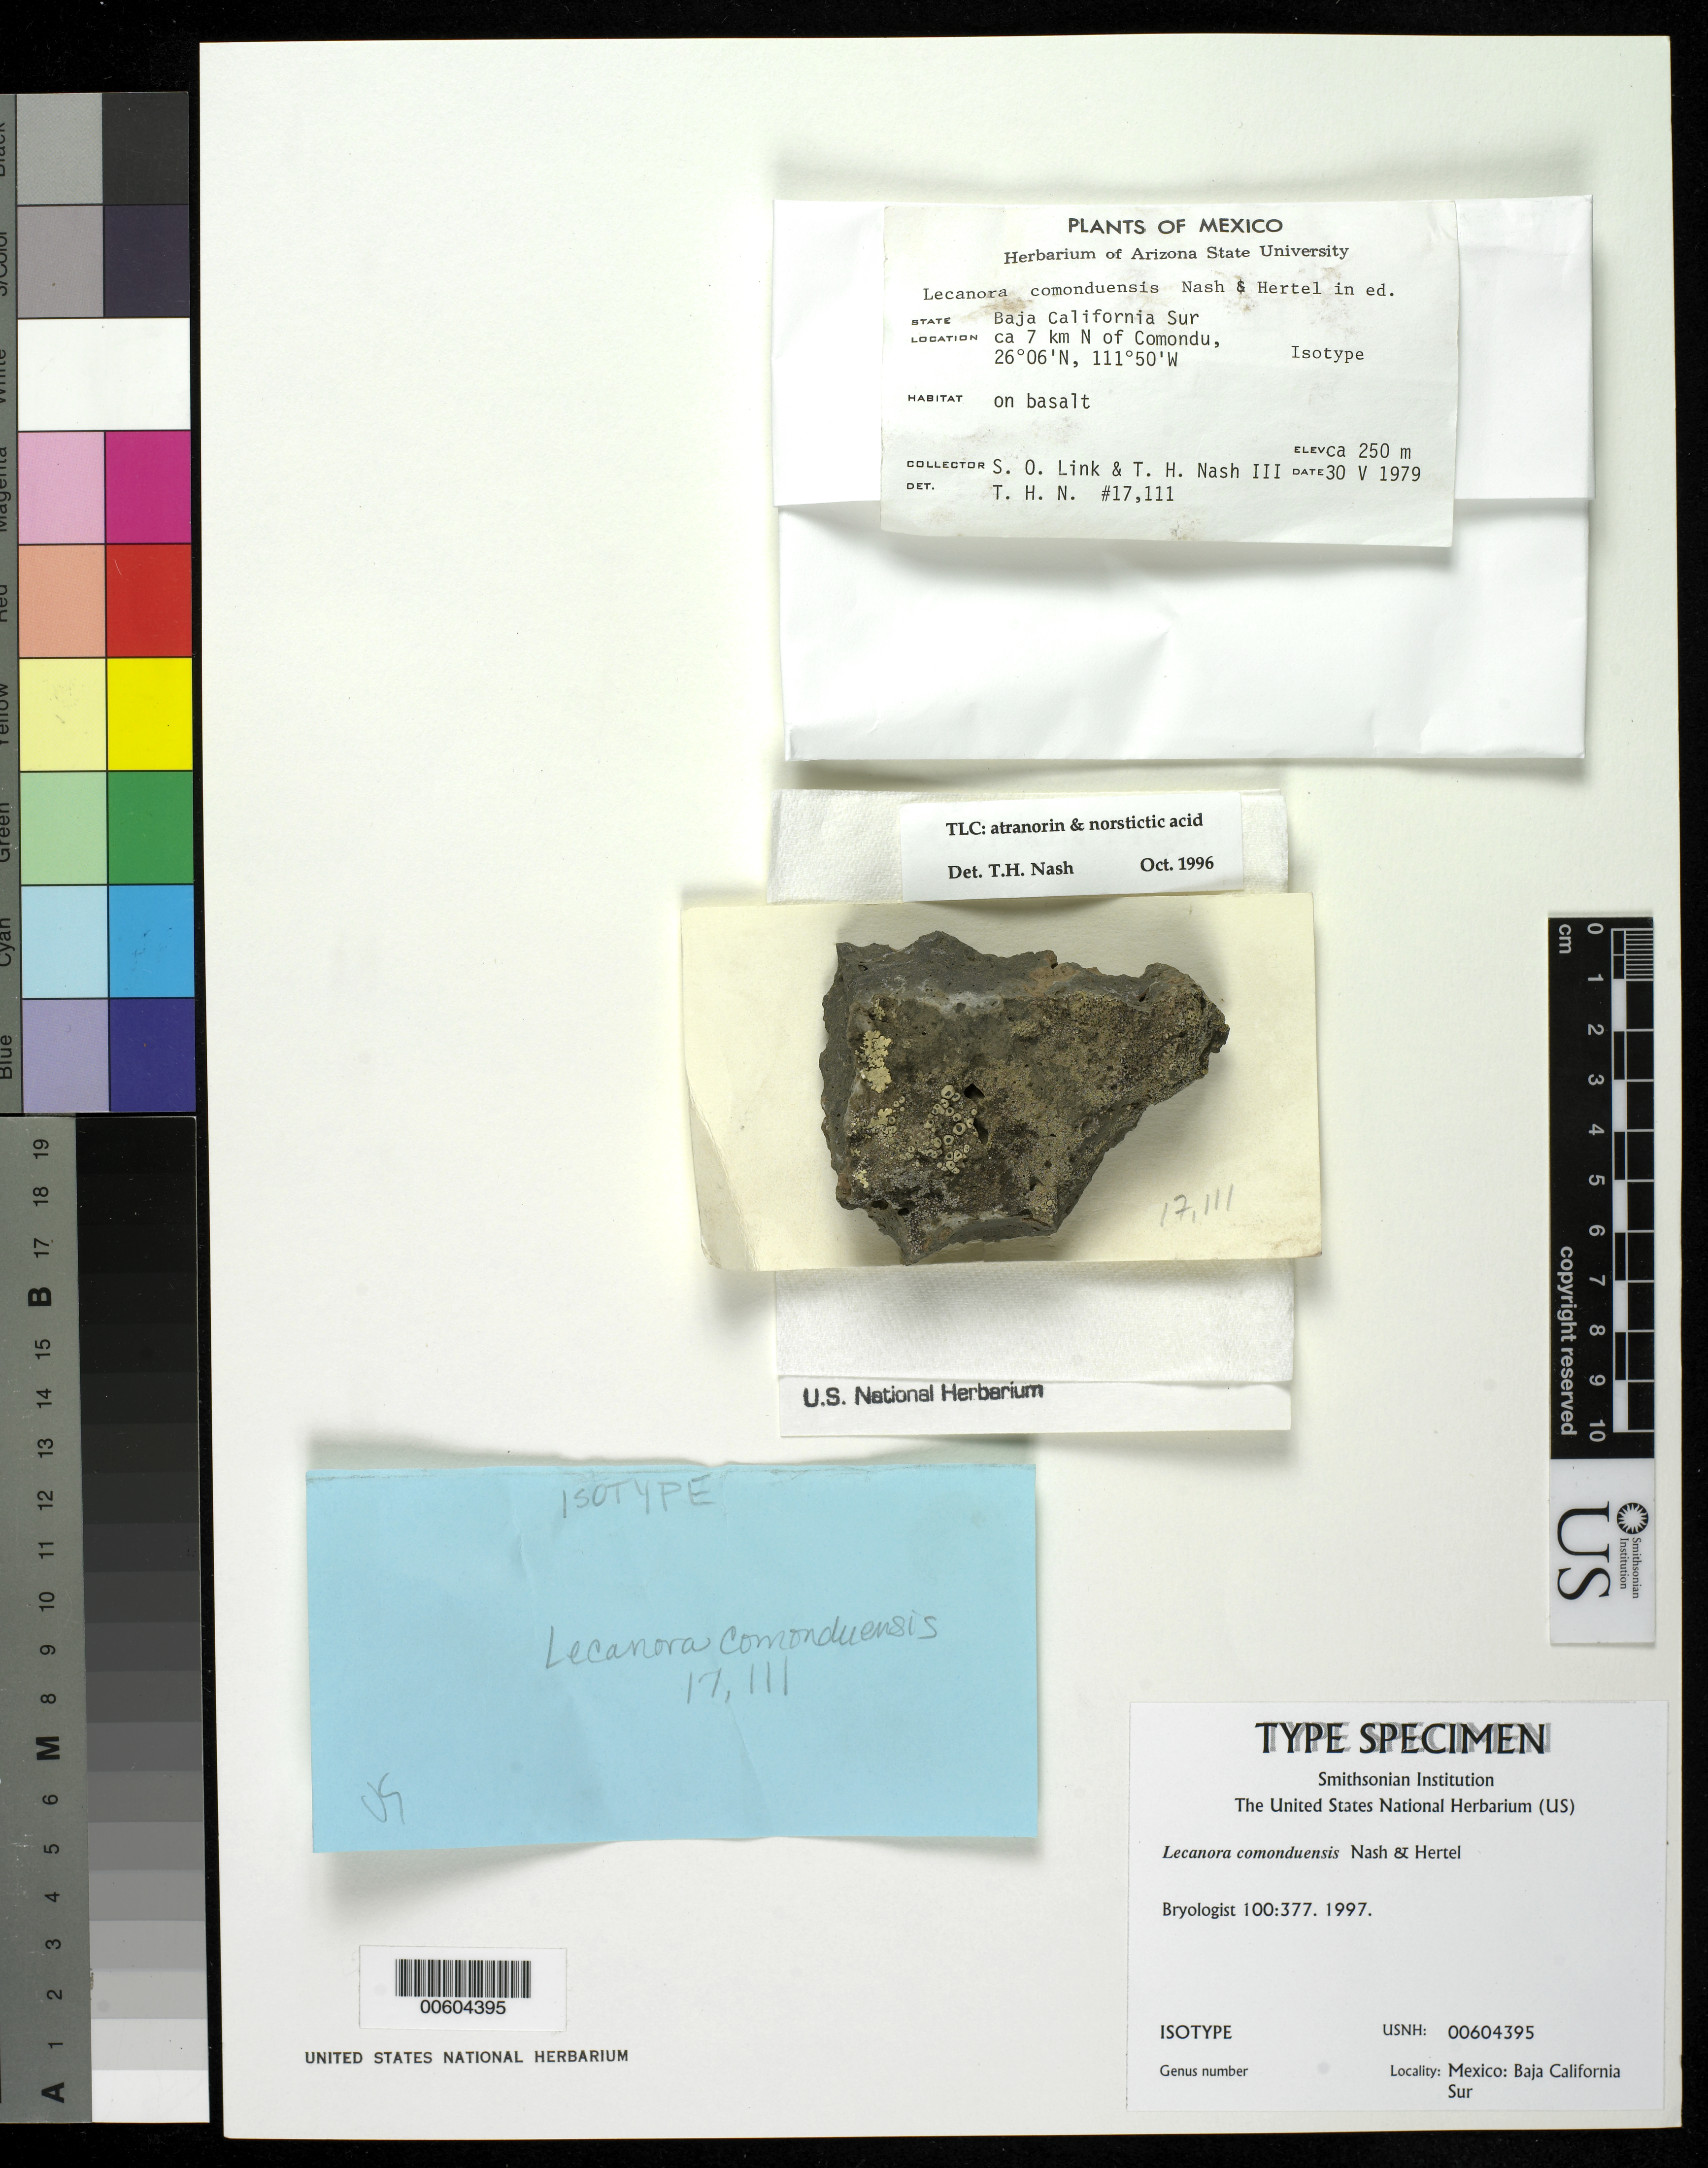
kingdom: Fungi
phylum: Ascomycota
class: Lecanoromycetes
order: Lecanorales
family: Lecanoraceae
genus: Lecanora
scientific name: Lecanora comonduensis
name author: T.H. Nash & Hertel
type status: Isotype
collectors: S. O. Link & T. H. Nash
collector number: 17111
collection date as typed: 30 May 1979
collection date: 1979-05-30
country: Mexico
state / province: Baja California Sur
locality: Ca. 7 km N of Comondu.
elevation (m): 250